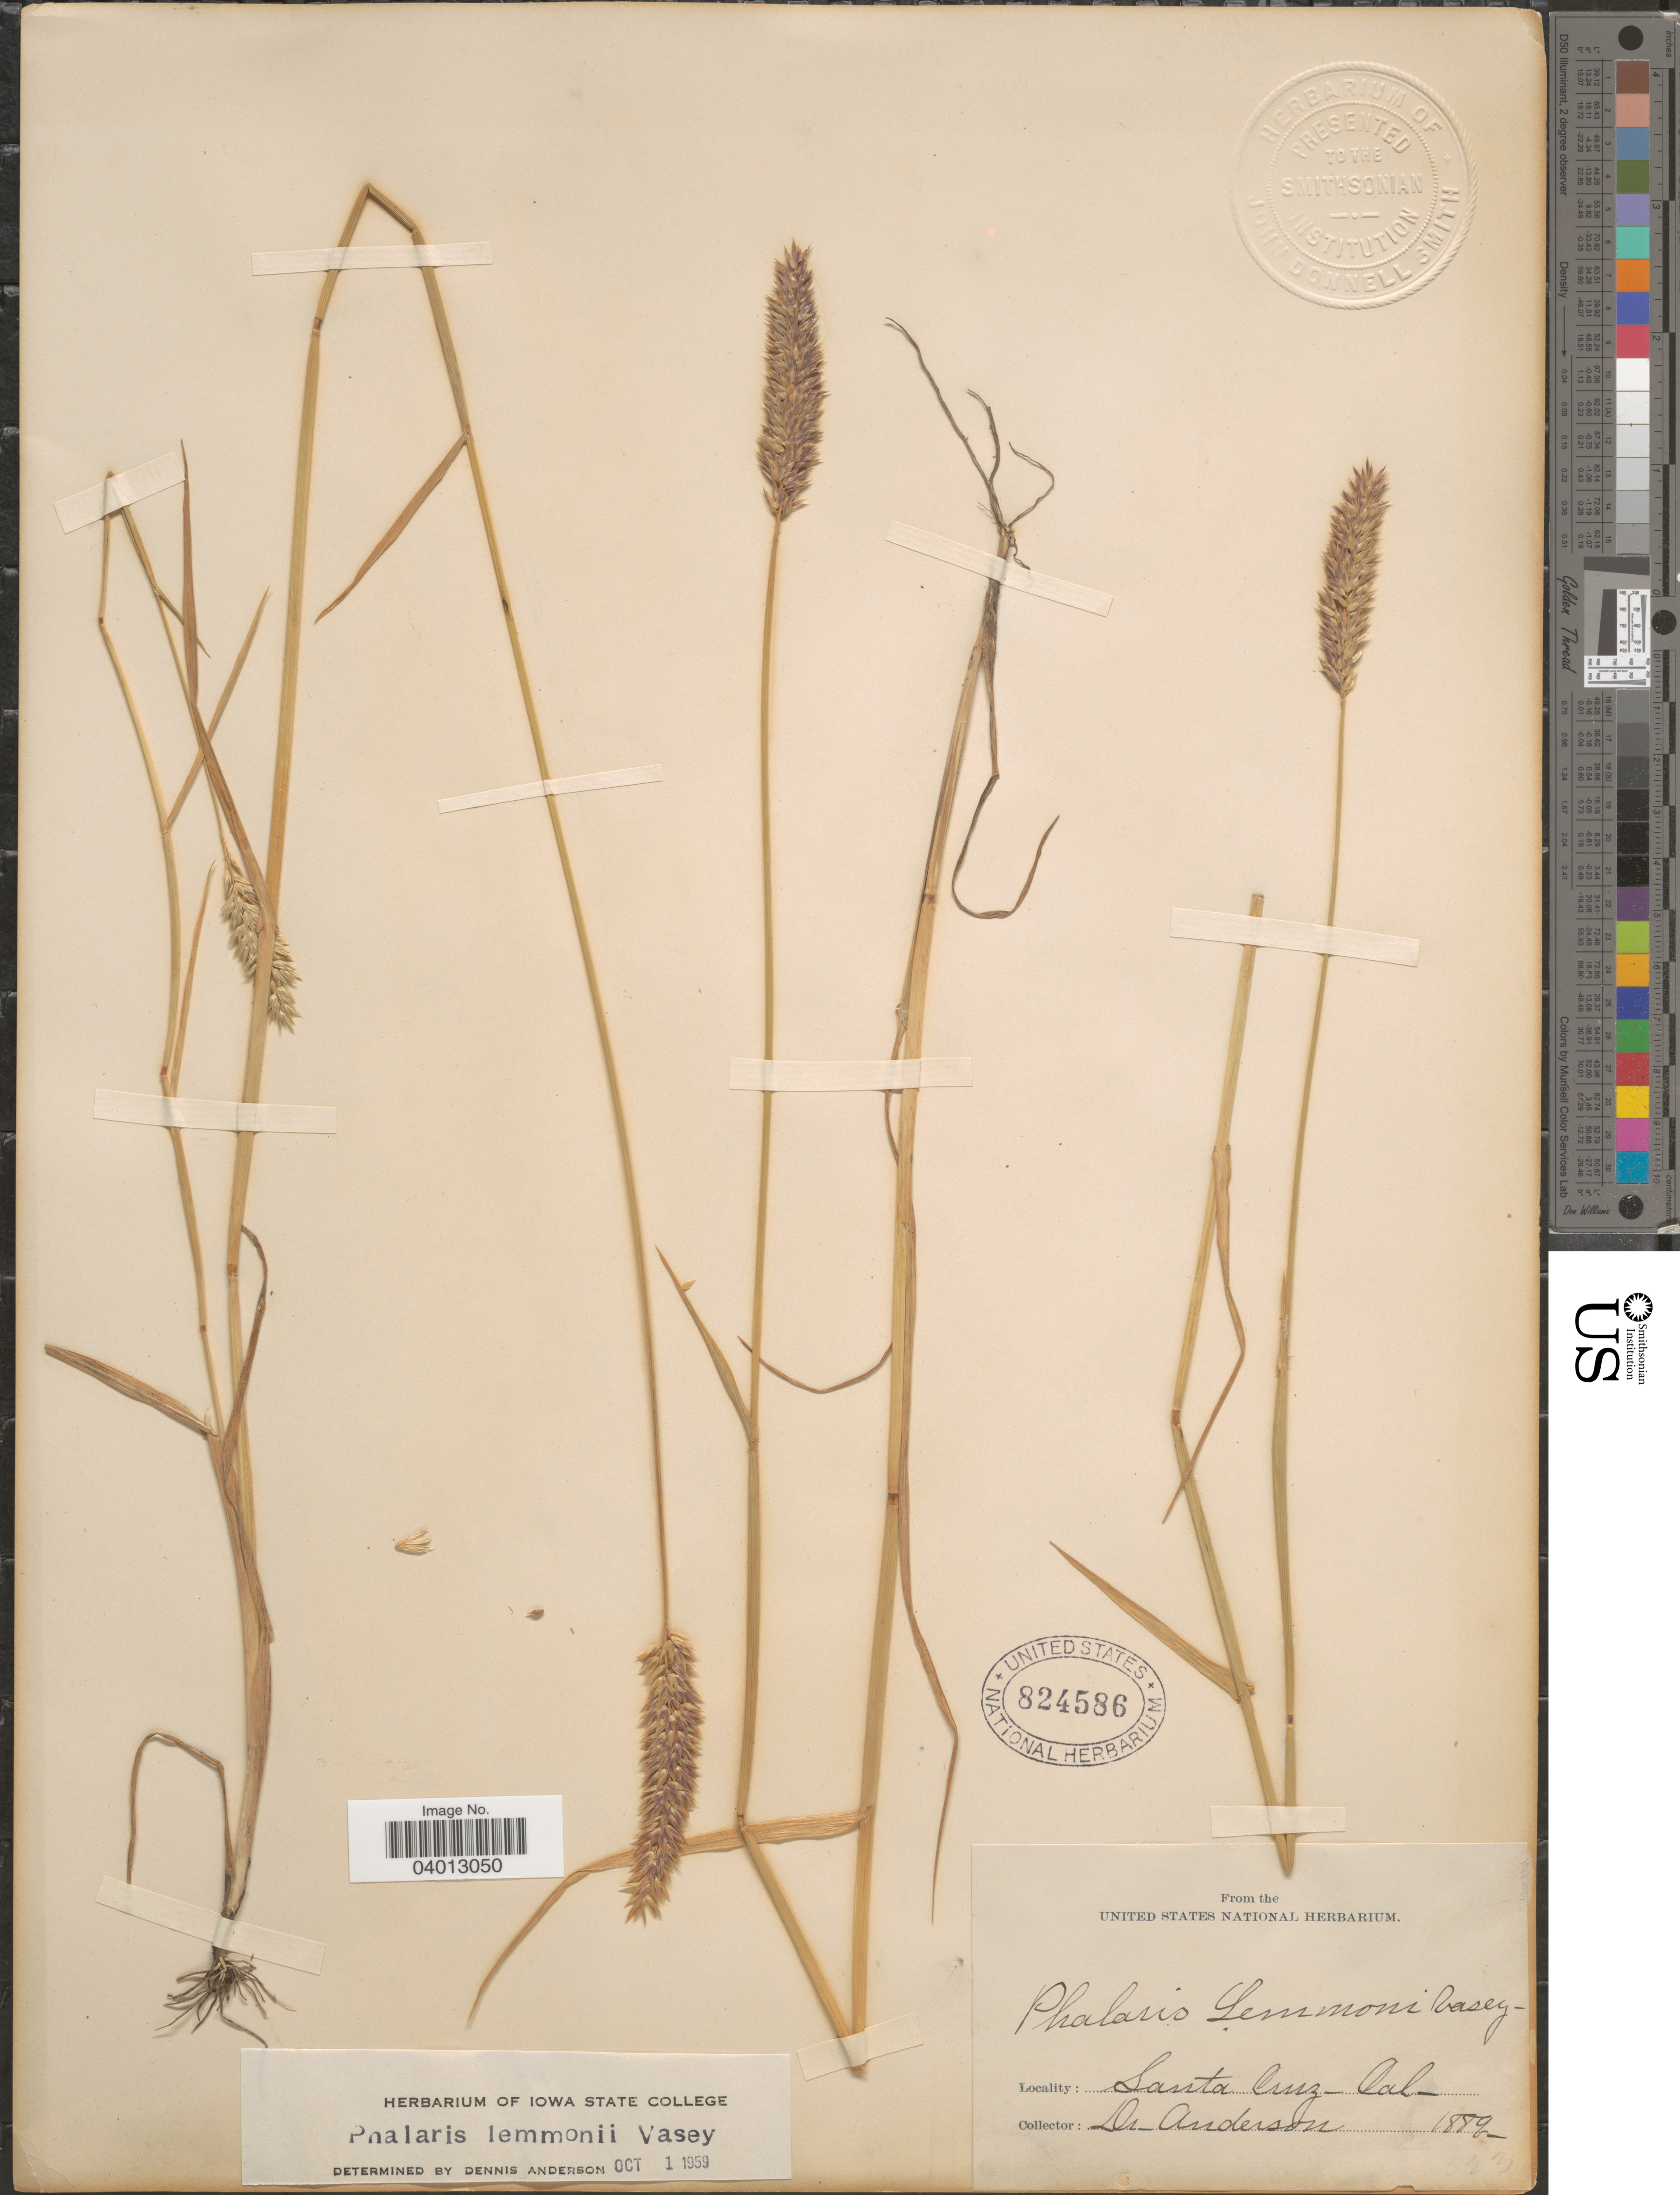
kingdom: Plantae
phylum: Tracheophyta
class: Liliopsida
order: Poales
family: Poaceae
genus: Phalaris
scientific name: Phalaris lemmonii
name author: Vasey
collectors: -. Anderson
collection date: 1889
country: United States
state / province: California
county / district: Santa Cruz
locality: Santa Cruz.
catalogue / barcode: US 824586